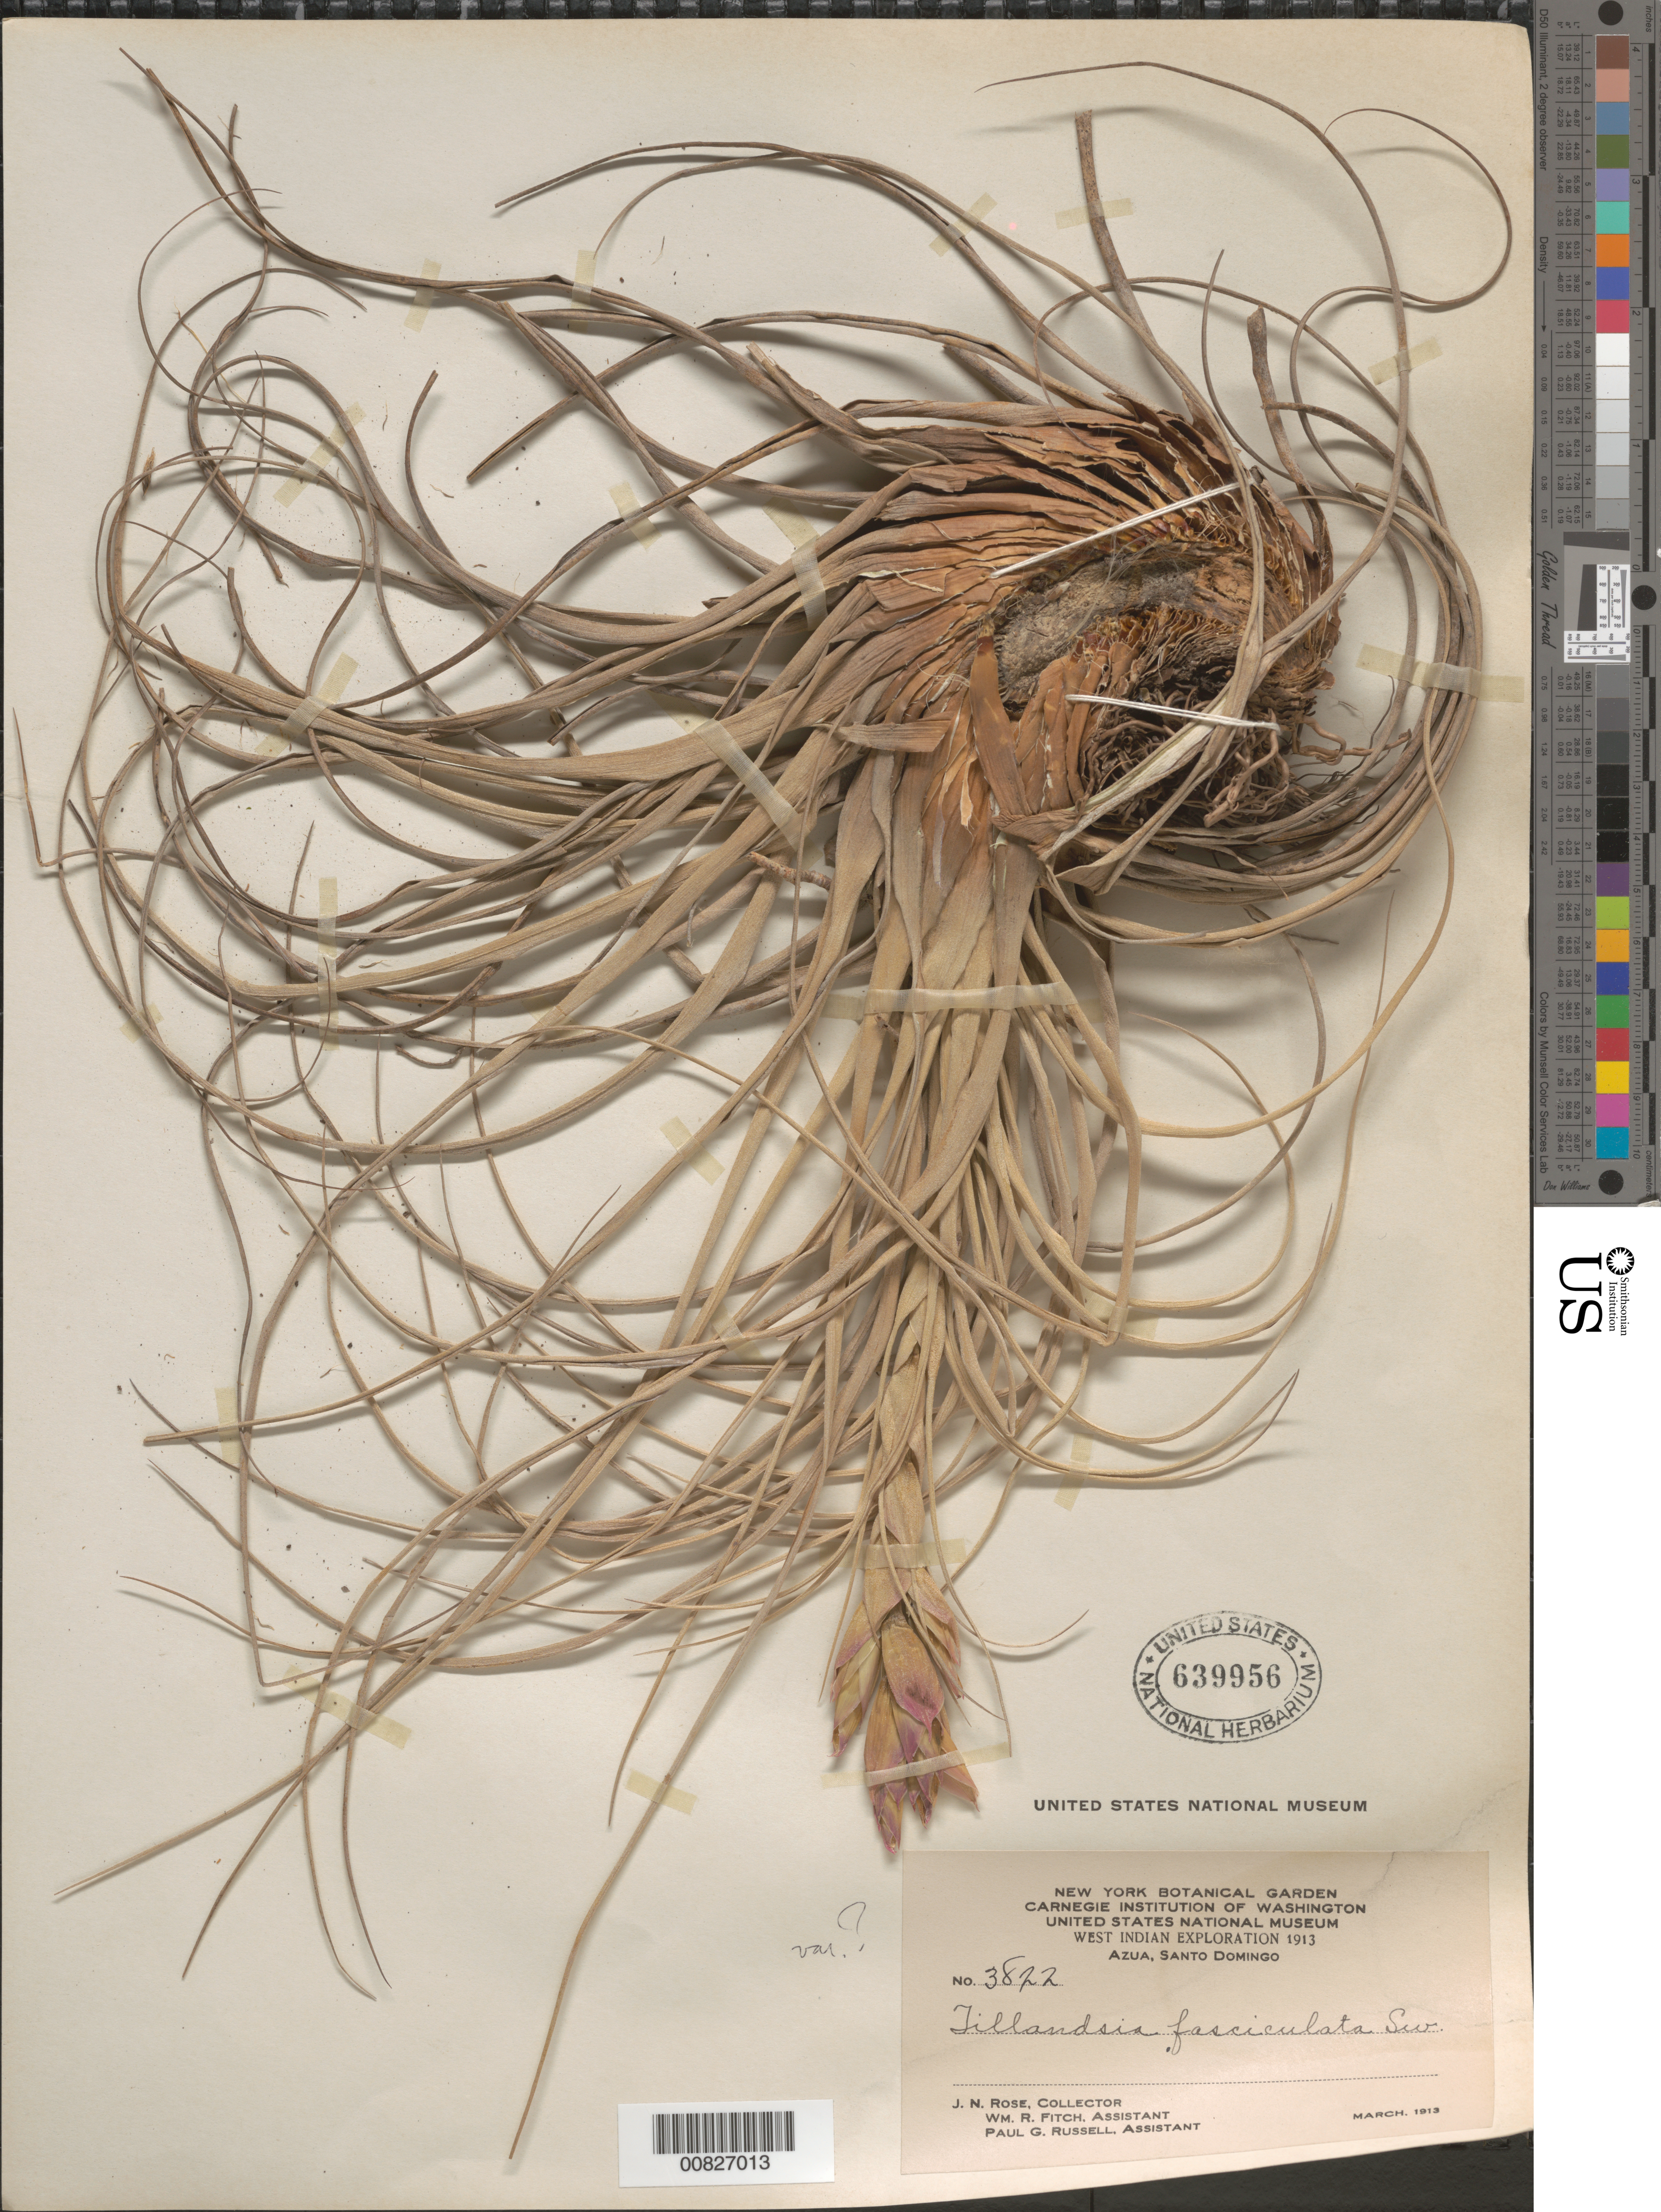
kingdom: Plantae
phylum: Tracheophyta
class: Liliopsida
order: Poales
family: Bromeliaceae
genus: Tillandsia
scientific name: Tillandsia fasciculata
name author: Sw.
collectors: J. N. Rose, W. R. Fitch & P. G. Russell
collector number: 3822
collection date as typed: Mar 1913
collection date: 1913-03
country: Dominican Republic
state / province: Azua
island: Hispaniola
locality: Azua, Santo Dommingo.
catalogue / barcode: US 639956